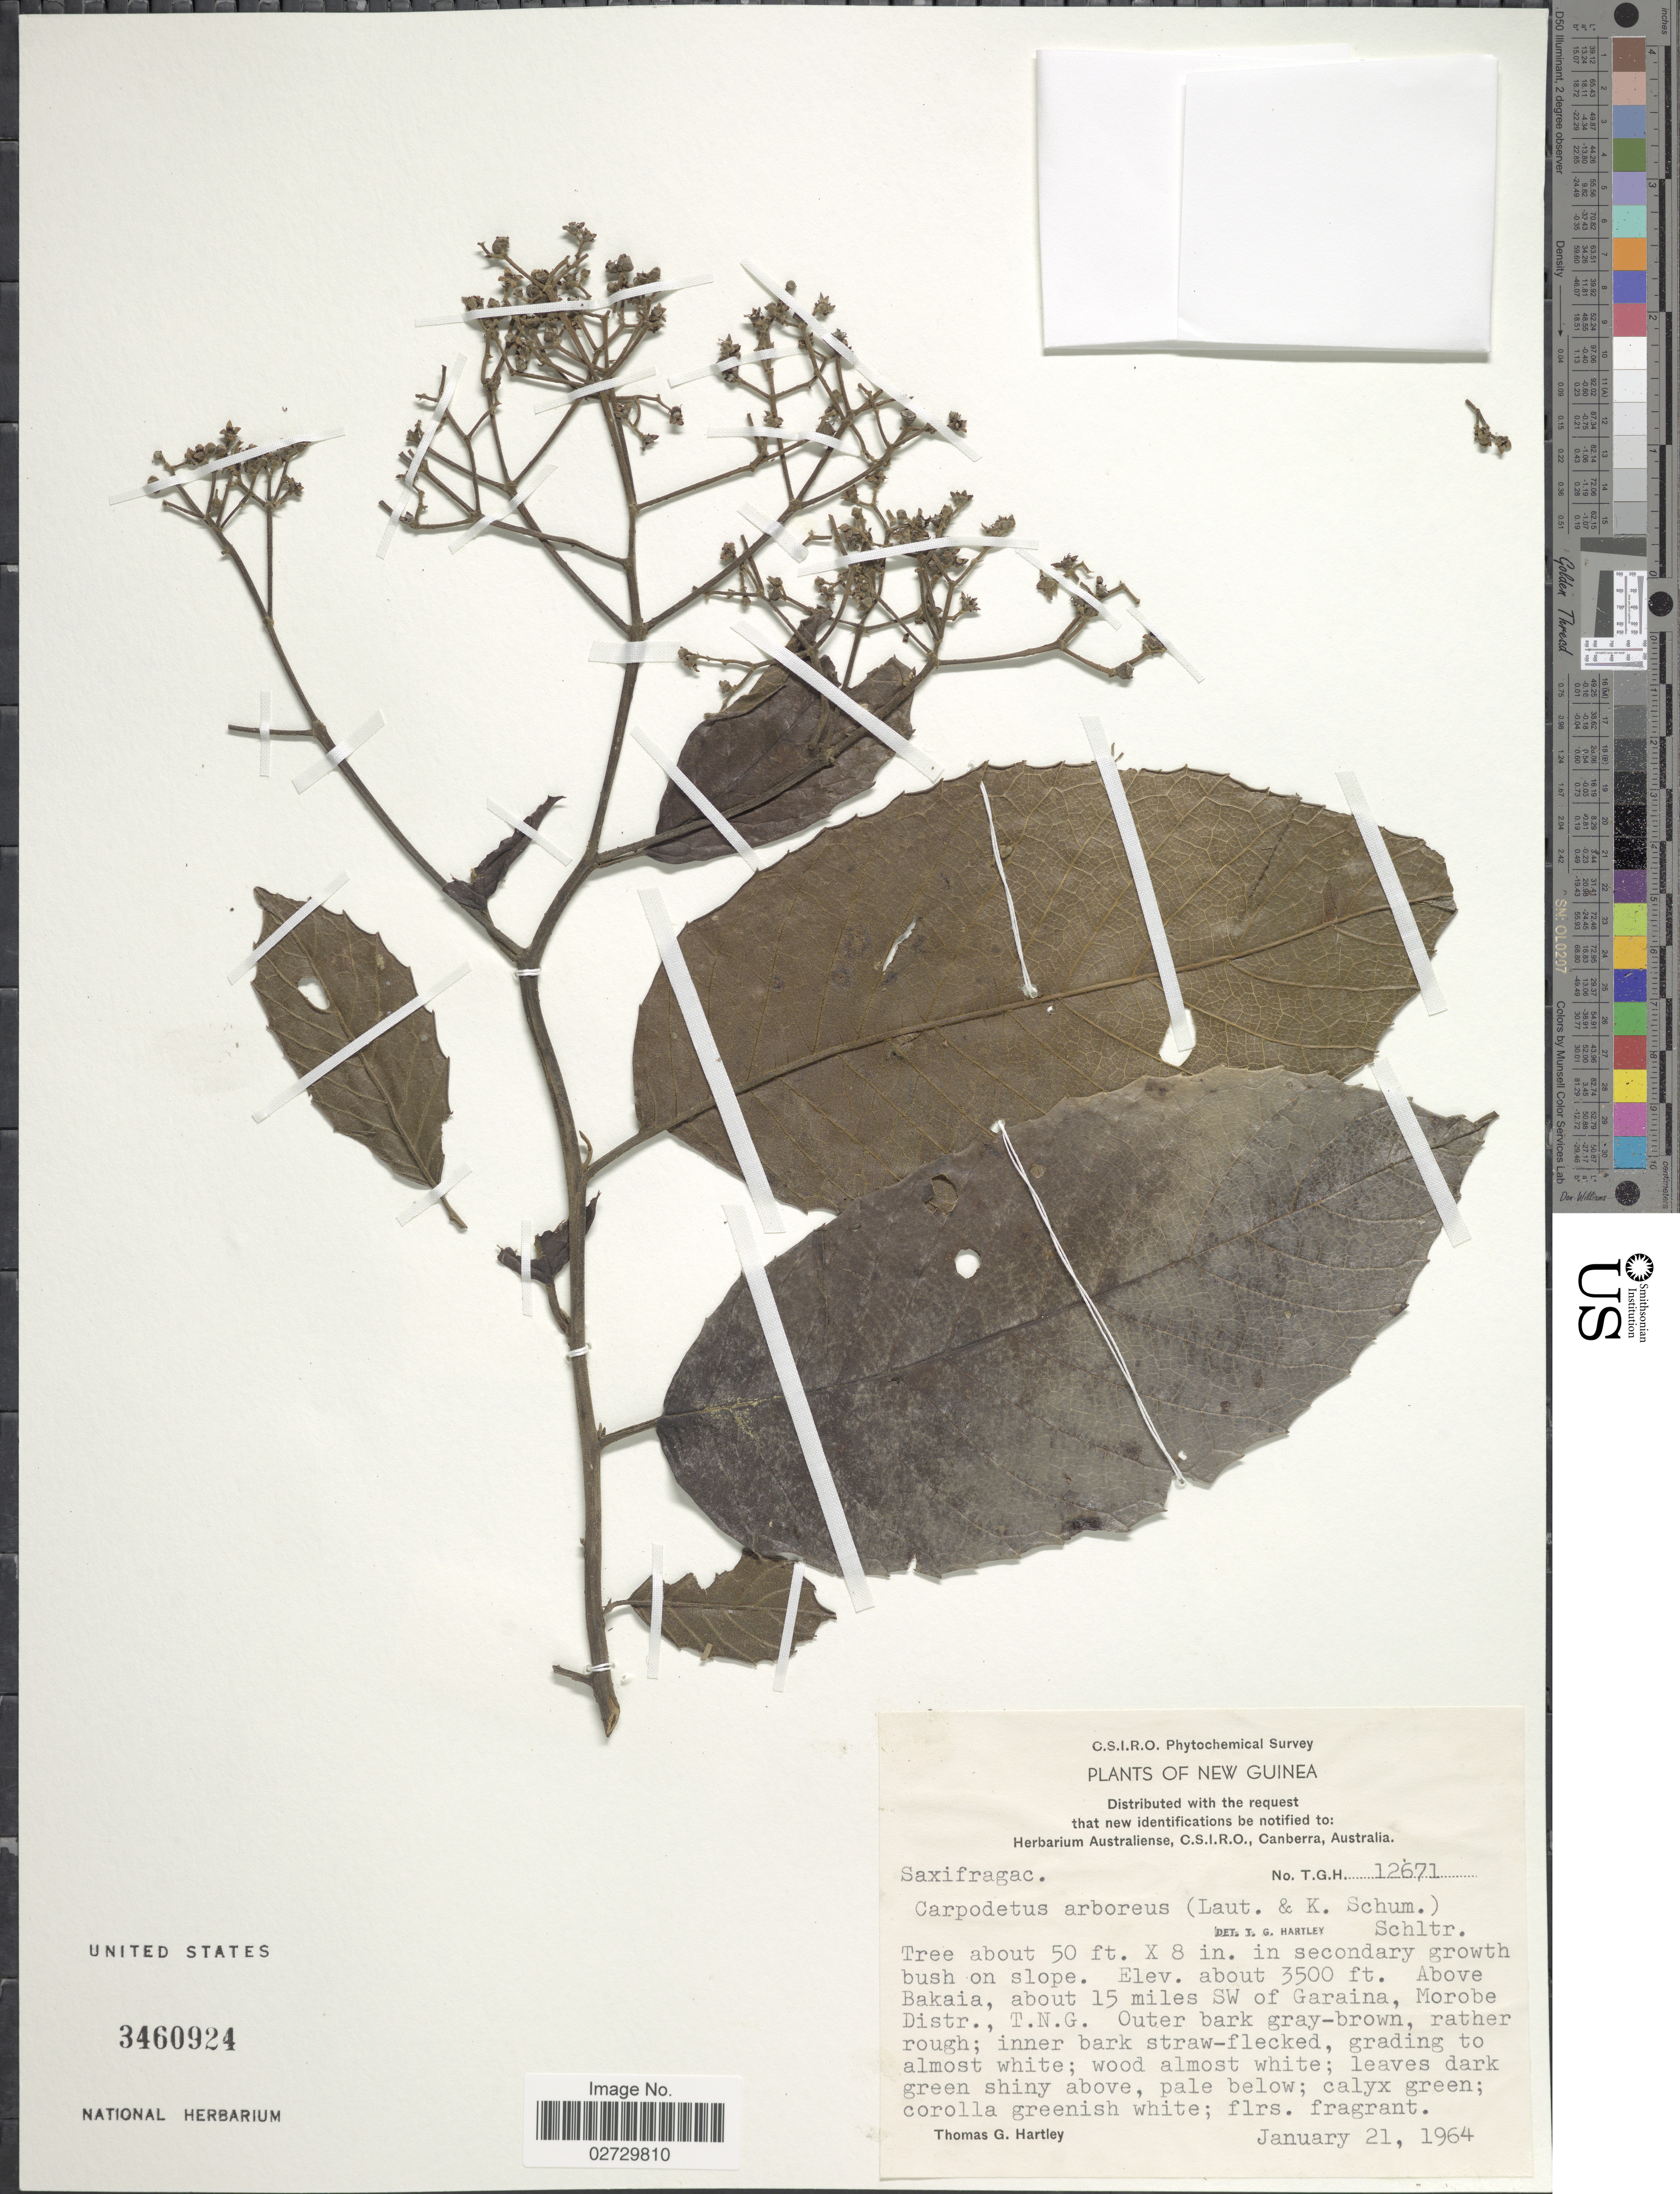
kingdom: Plantae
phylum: Tracheophyta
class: Magnoliopsida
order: Asterales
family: Rousseaceae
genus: Carpodetus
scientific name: Carpodetus arboreus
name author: Schltr.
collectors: T. G. Hartley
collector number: T.G.H. 12671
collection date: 1964-01-21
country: Papua New Guinea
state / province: Morobe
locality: Above Bakaia, about 15 miles SW of Garaina, Morobe Distr., T.N.G.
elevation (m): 1067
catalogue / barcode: US 3460924